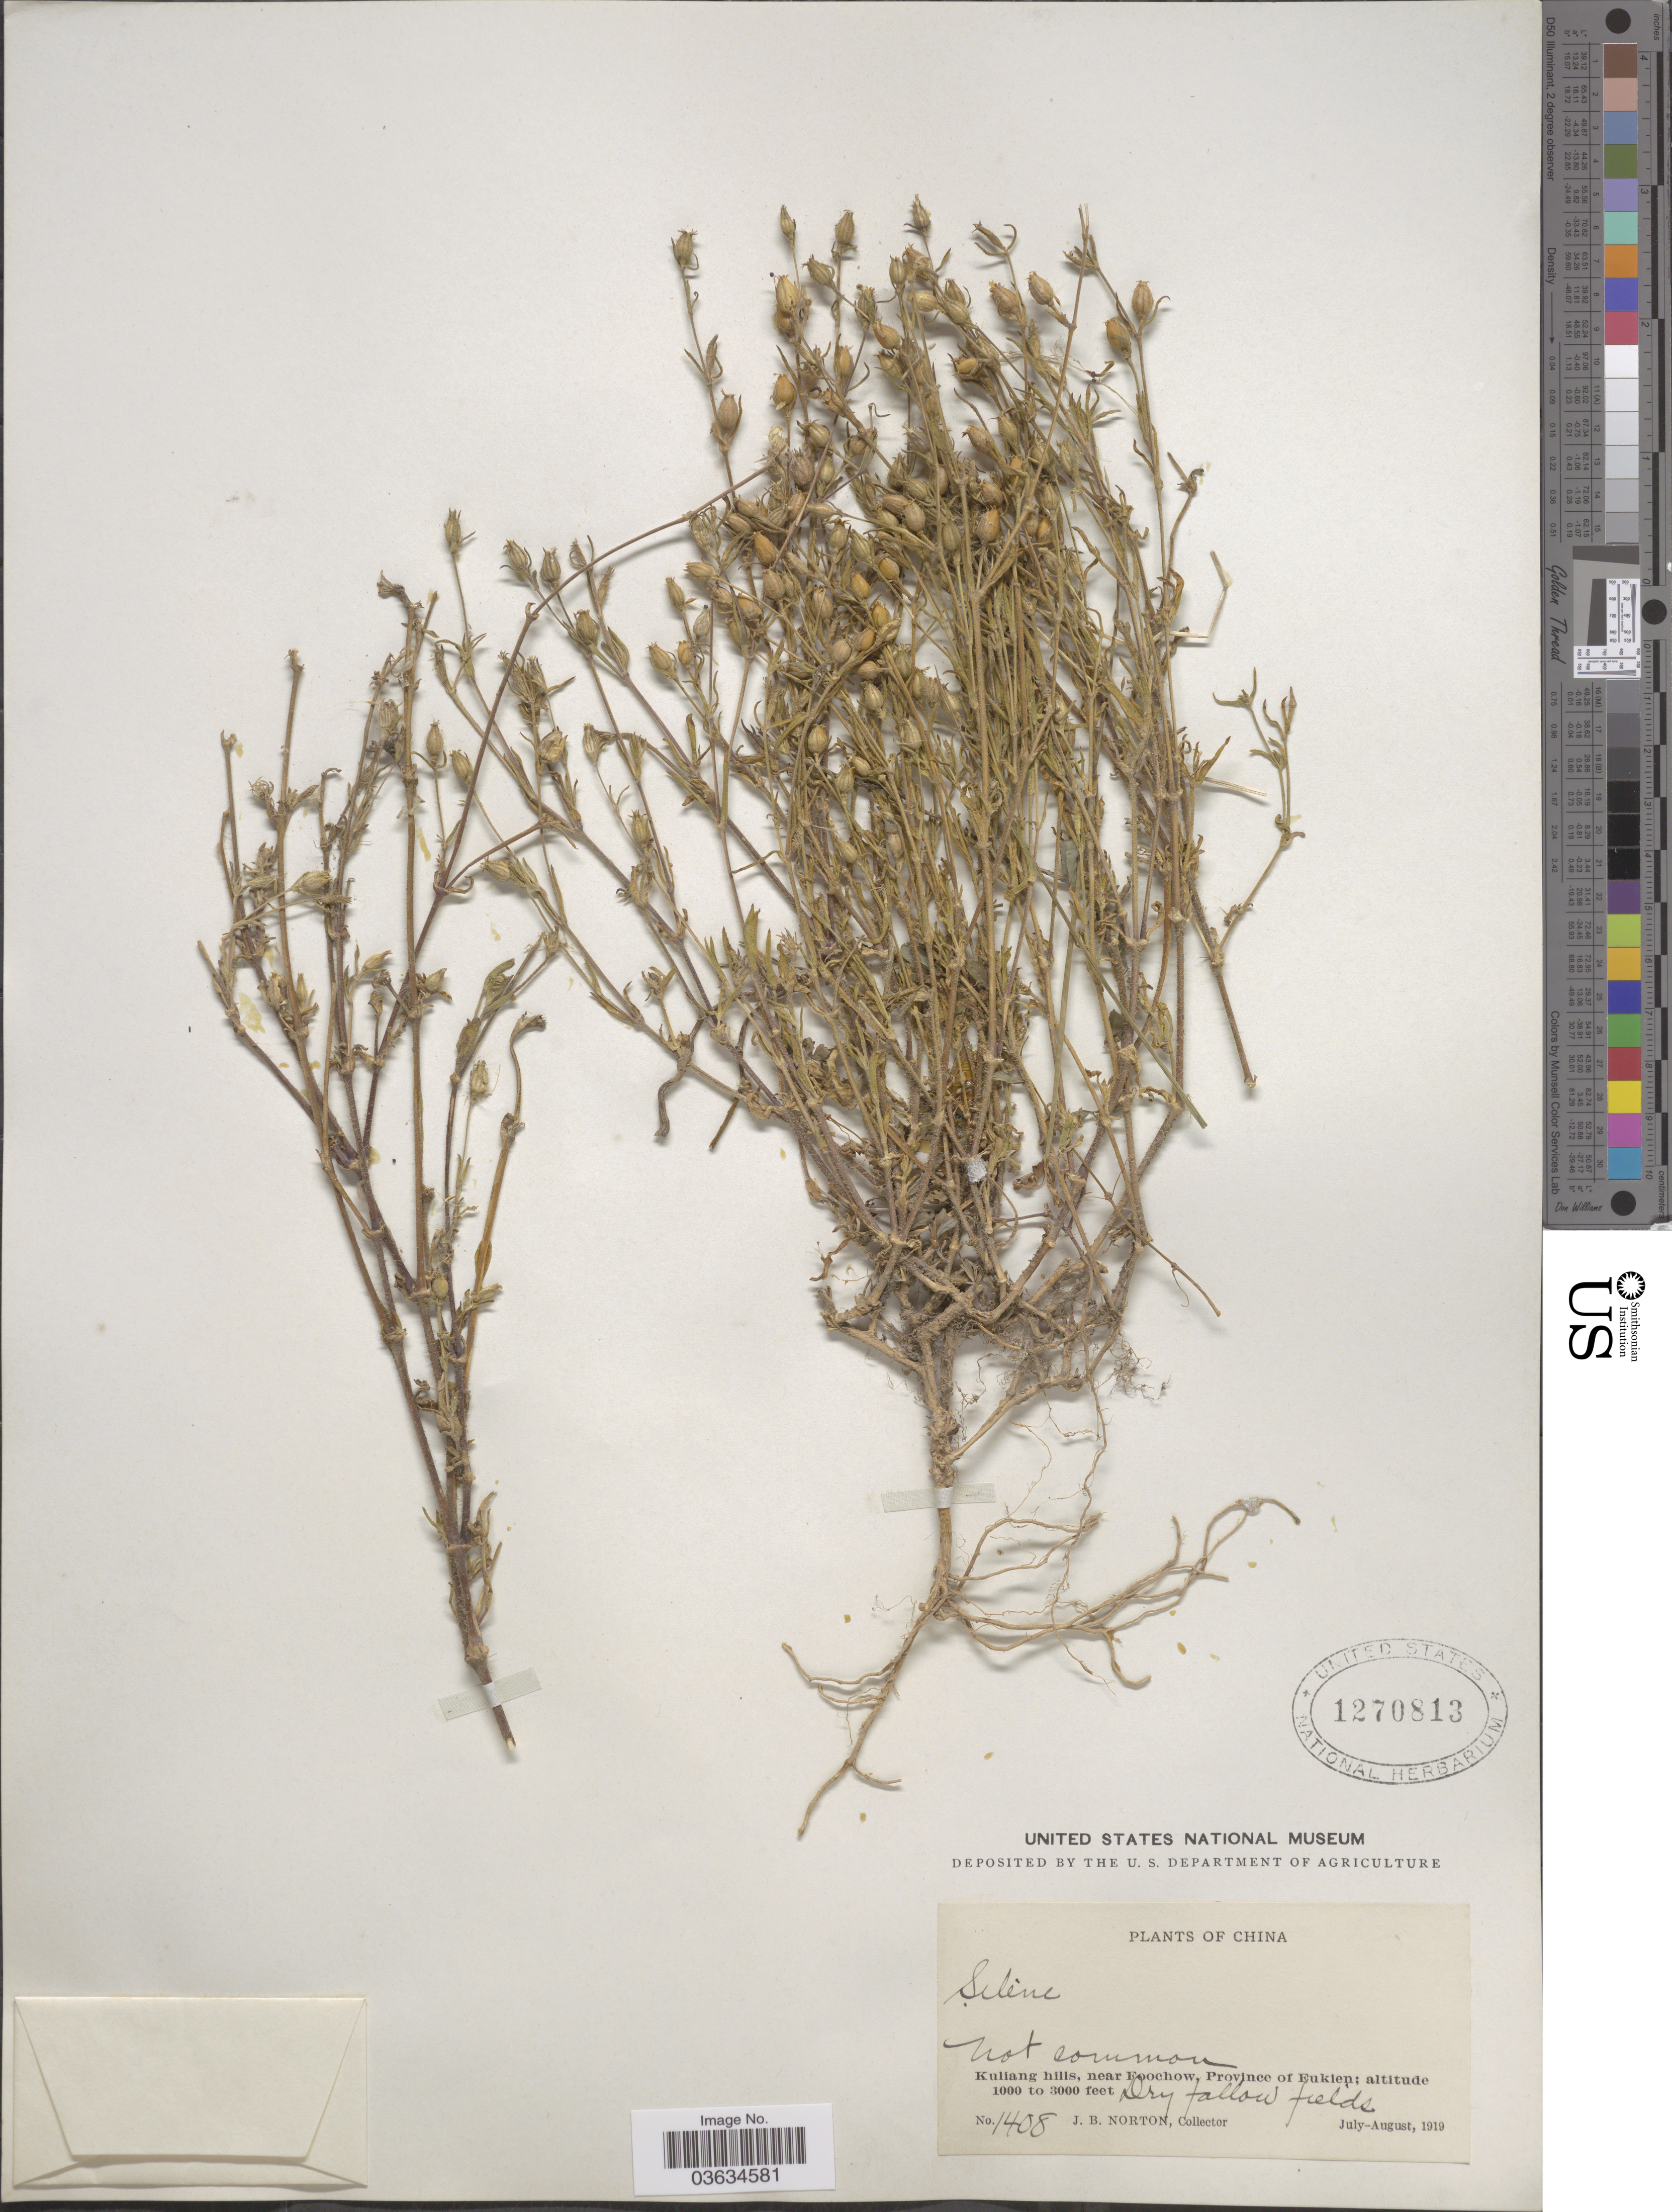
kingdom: Plantae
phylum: Tracheophyta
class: Magnoliopsida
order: Caryophyllales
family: Caryophyllaceae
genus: Silene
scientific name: Silene sp.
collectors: J. B. Norton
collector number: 1408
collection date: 1919-07/1919-08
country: China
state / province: Fujian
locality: Kuliang hills, near Foochow, Province of Fukien.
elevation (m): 305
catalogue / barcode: US 1270813